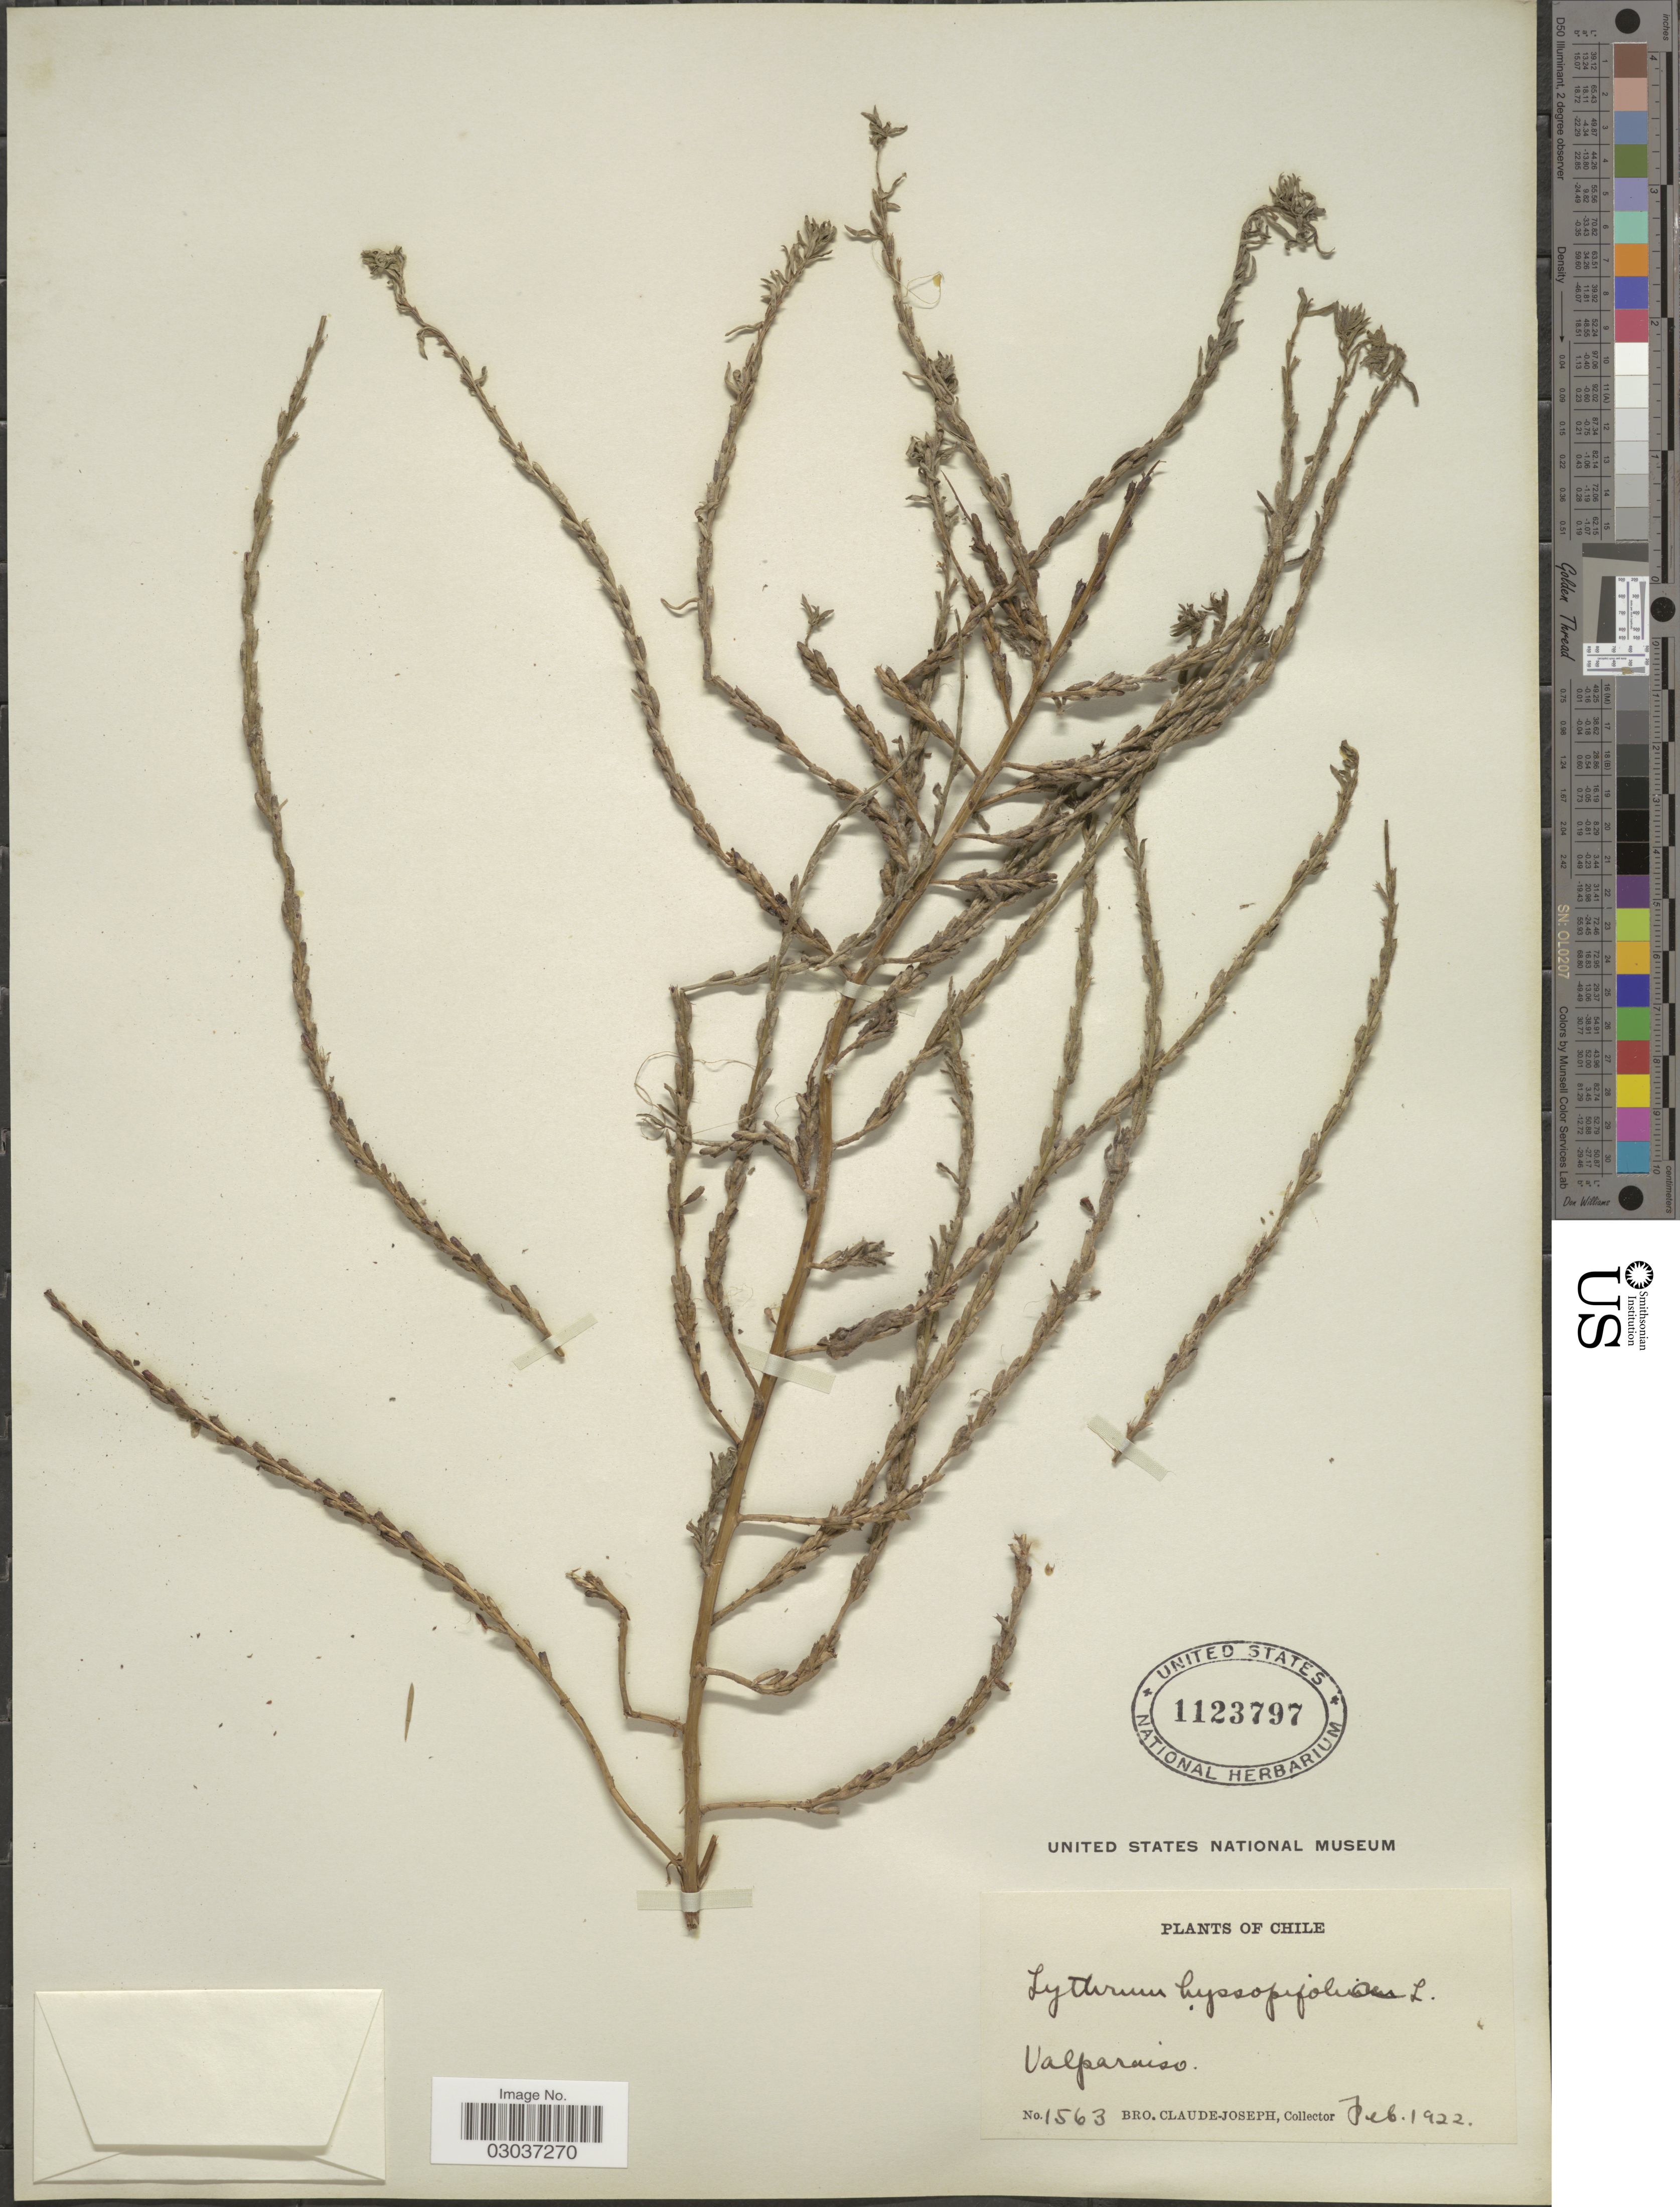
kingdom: Plantae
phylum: Tracheophyta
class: Magnoliopsida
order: Myrtales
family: Lythraceae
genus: Lythrum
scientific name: Lythrum hyssopifolia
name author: L.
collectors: Bro. Claude-Joseph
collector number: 1563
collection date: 1922-02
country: Chile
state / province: Valparaíso (V)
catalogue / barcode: US 1123797